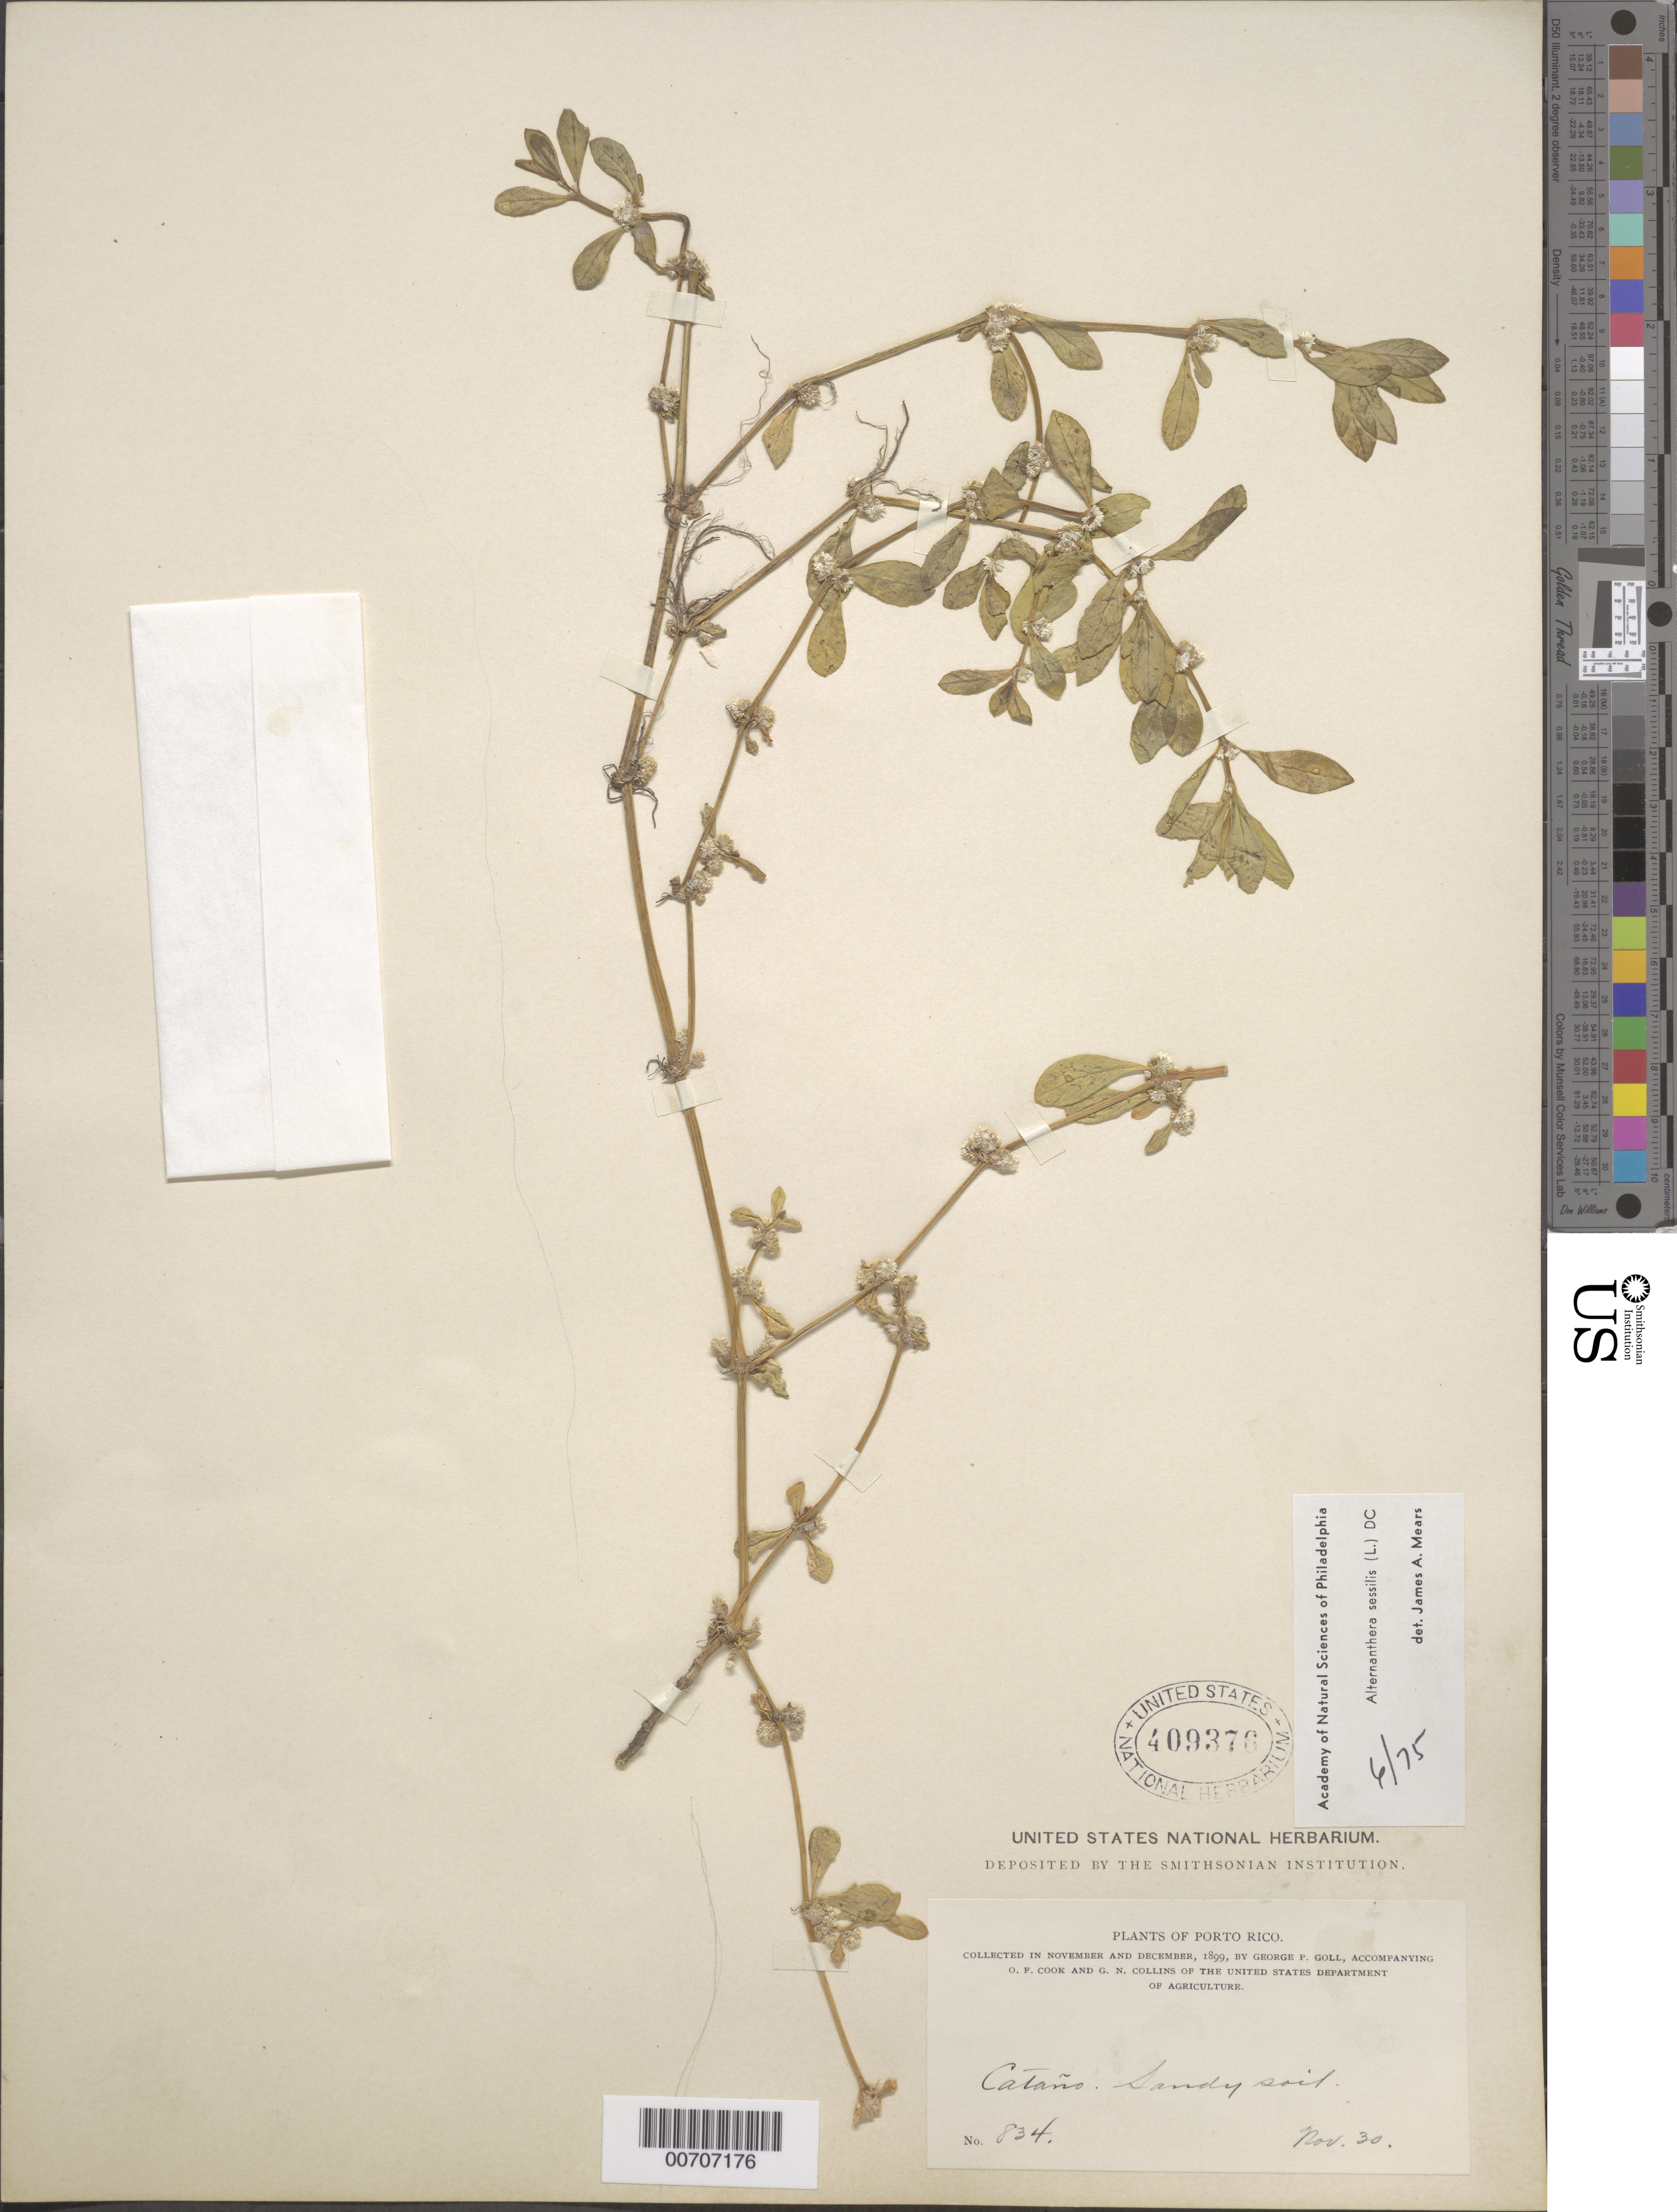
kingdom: Plantae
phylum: Tracheophyta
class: Magnoliopsida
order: Caryophyllales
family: Amaranthaceae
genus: Alternanthera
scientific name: Alternanthera sessilis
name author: (L.) DC.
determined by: Mears, J. A., (PH), Academy of Natural Sciences of Philadelphia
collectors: G. Goll, O. F. Cook & G. Collins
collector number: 834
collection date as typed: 30 Nov 1899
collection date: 1899-11-30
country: Puerto Rico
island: Greater Antilles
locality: Cataño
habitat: Sandy soil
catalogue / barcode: US 409376